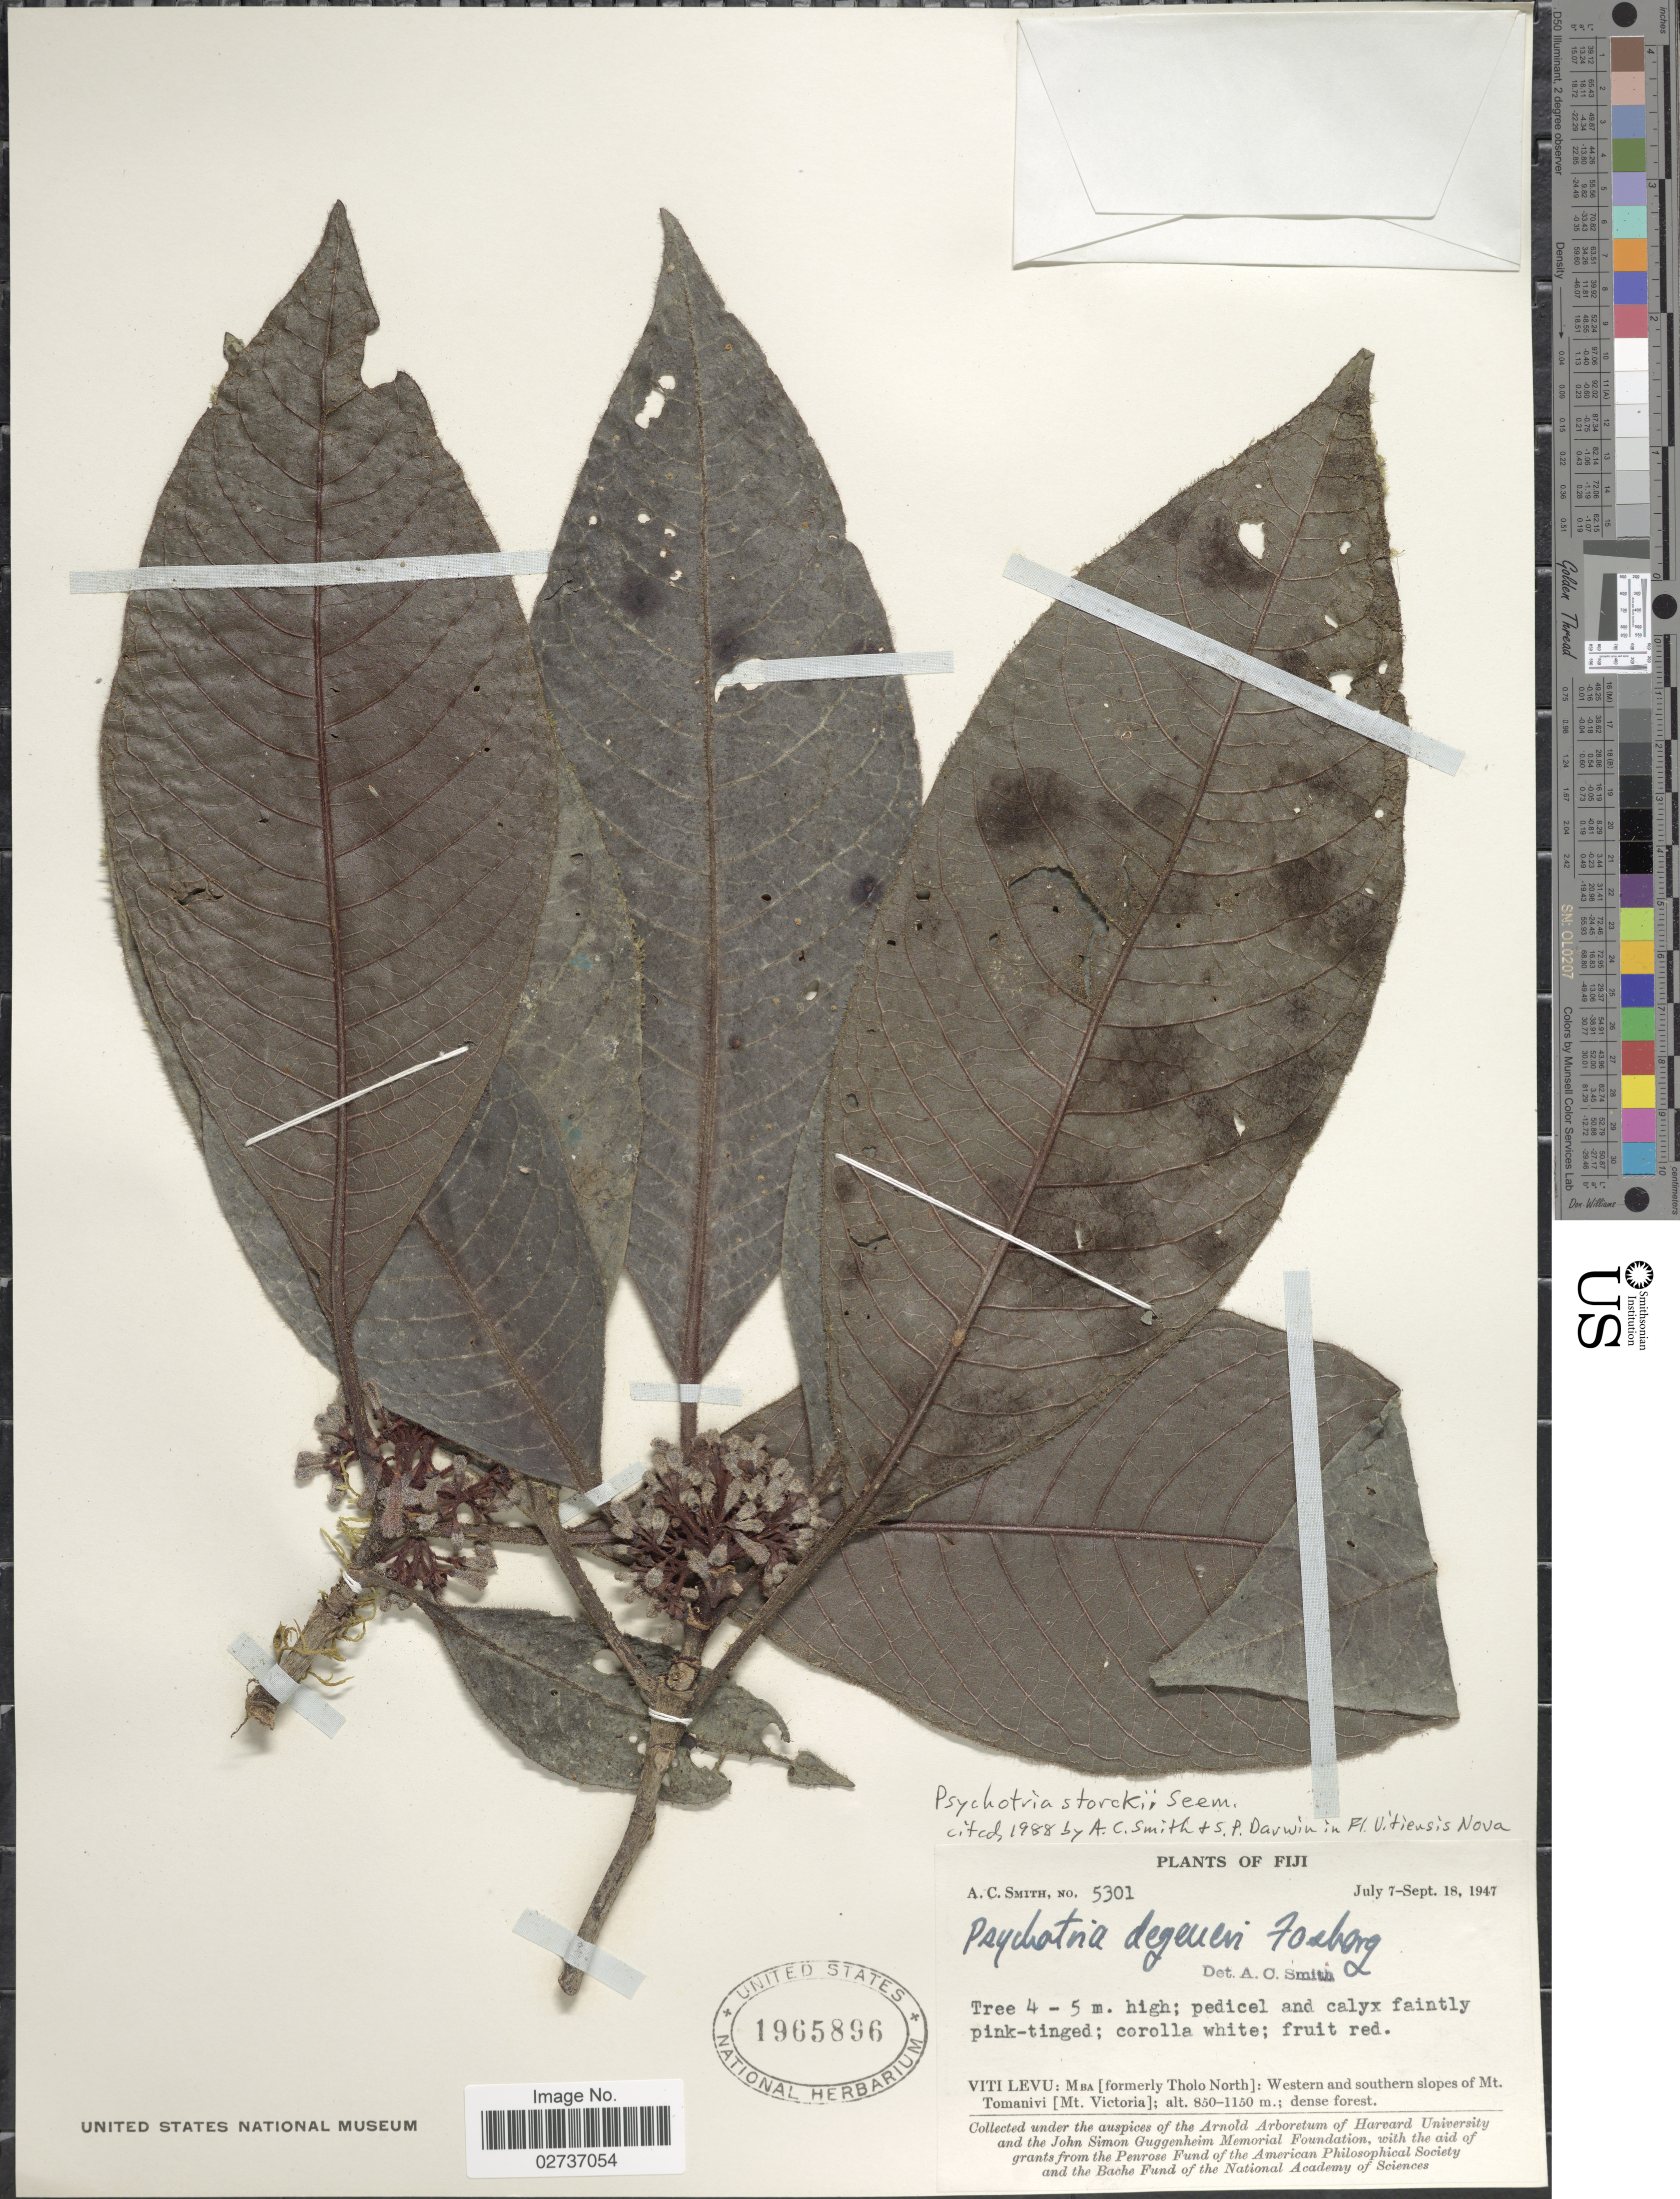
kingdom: Plantae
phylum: Tracheophyta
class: Magnoliopsida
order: Gentianales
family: Rubiaceae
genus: Psychotria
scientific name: Psychotria storckii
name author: Seem.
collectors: A. C. Smith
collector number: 5301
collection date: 1947-07-07/1947-09-18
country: Fiji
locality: Viti Levu: Mba [formerly Tholo North]: Western and southern slopes of Mt. Tomanivi [Mt. Victoria]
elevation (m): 850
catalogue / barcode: US 1965896